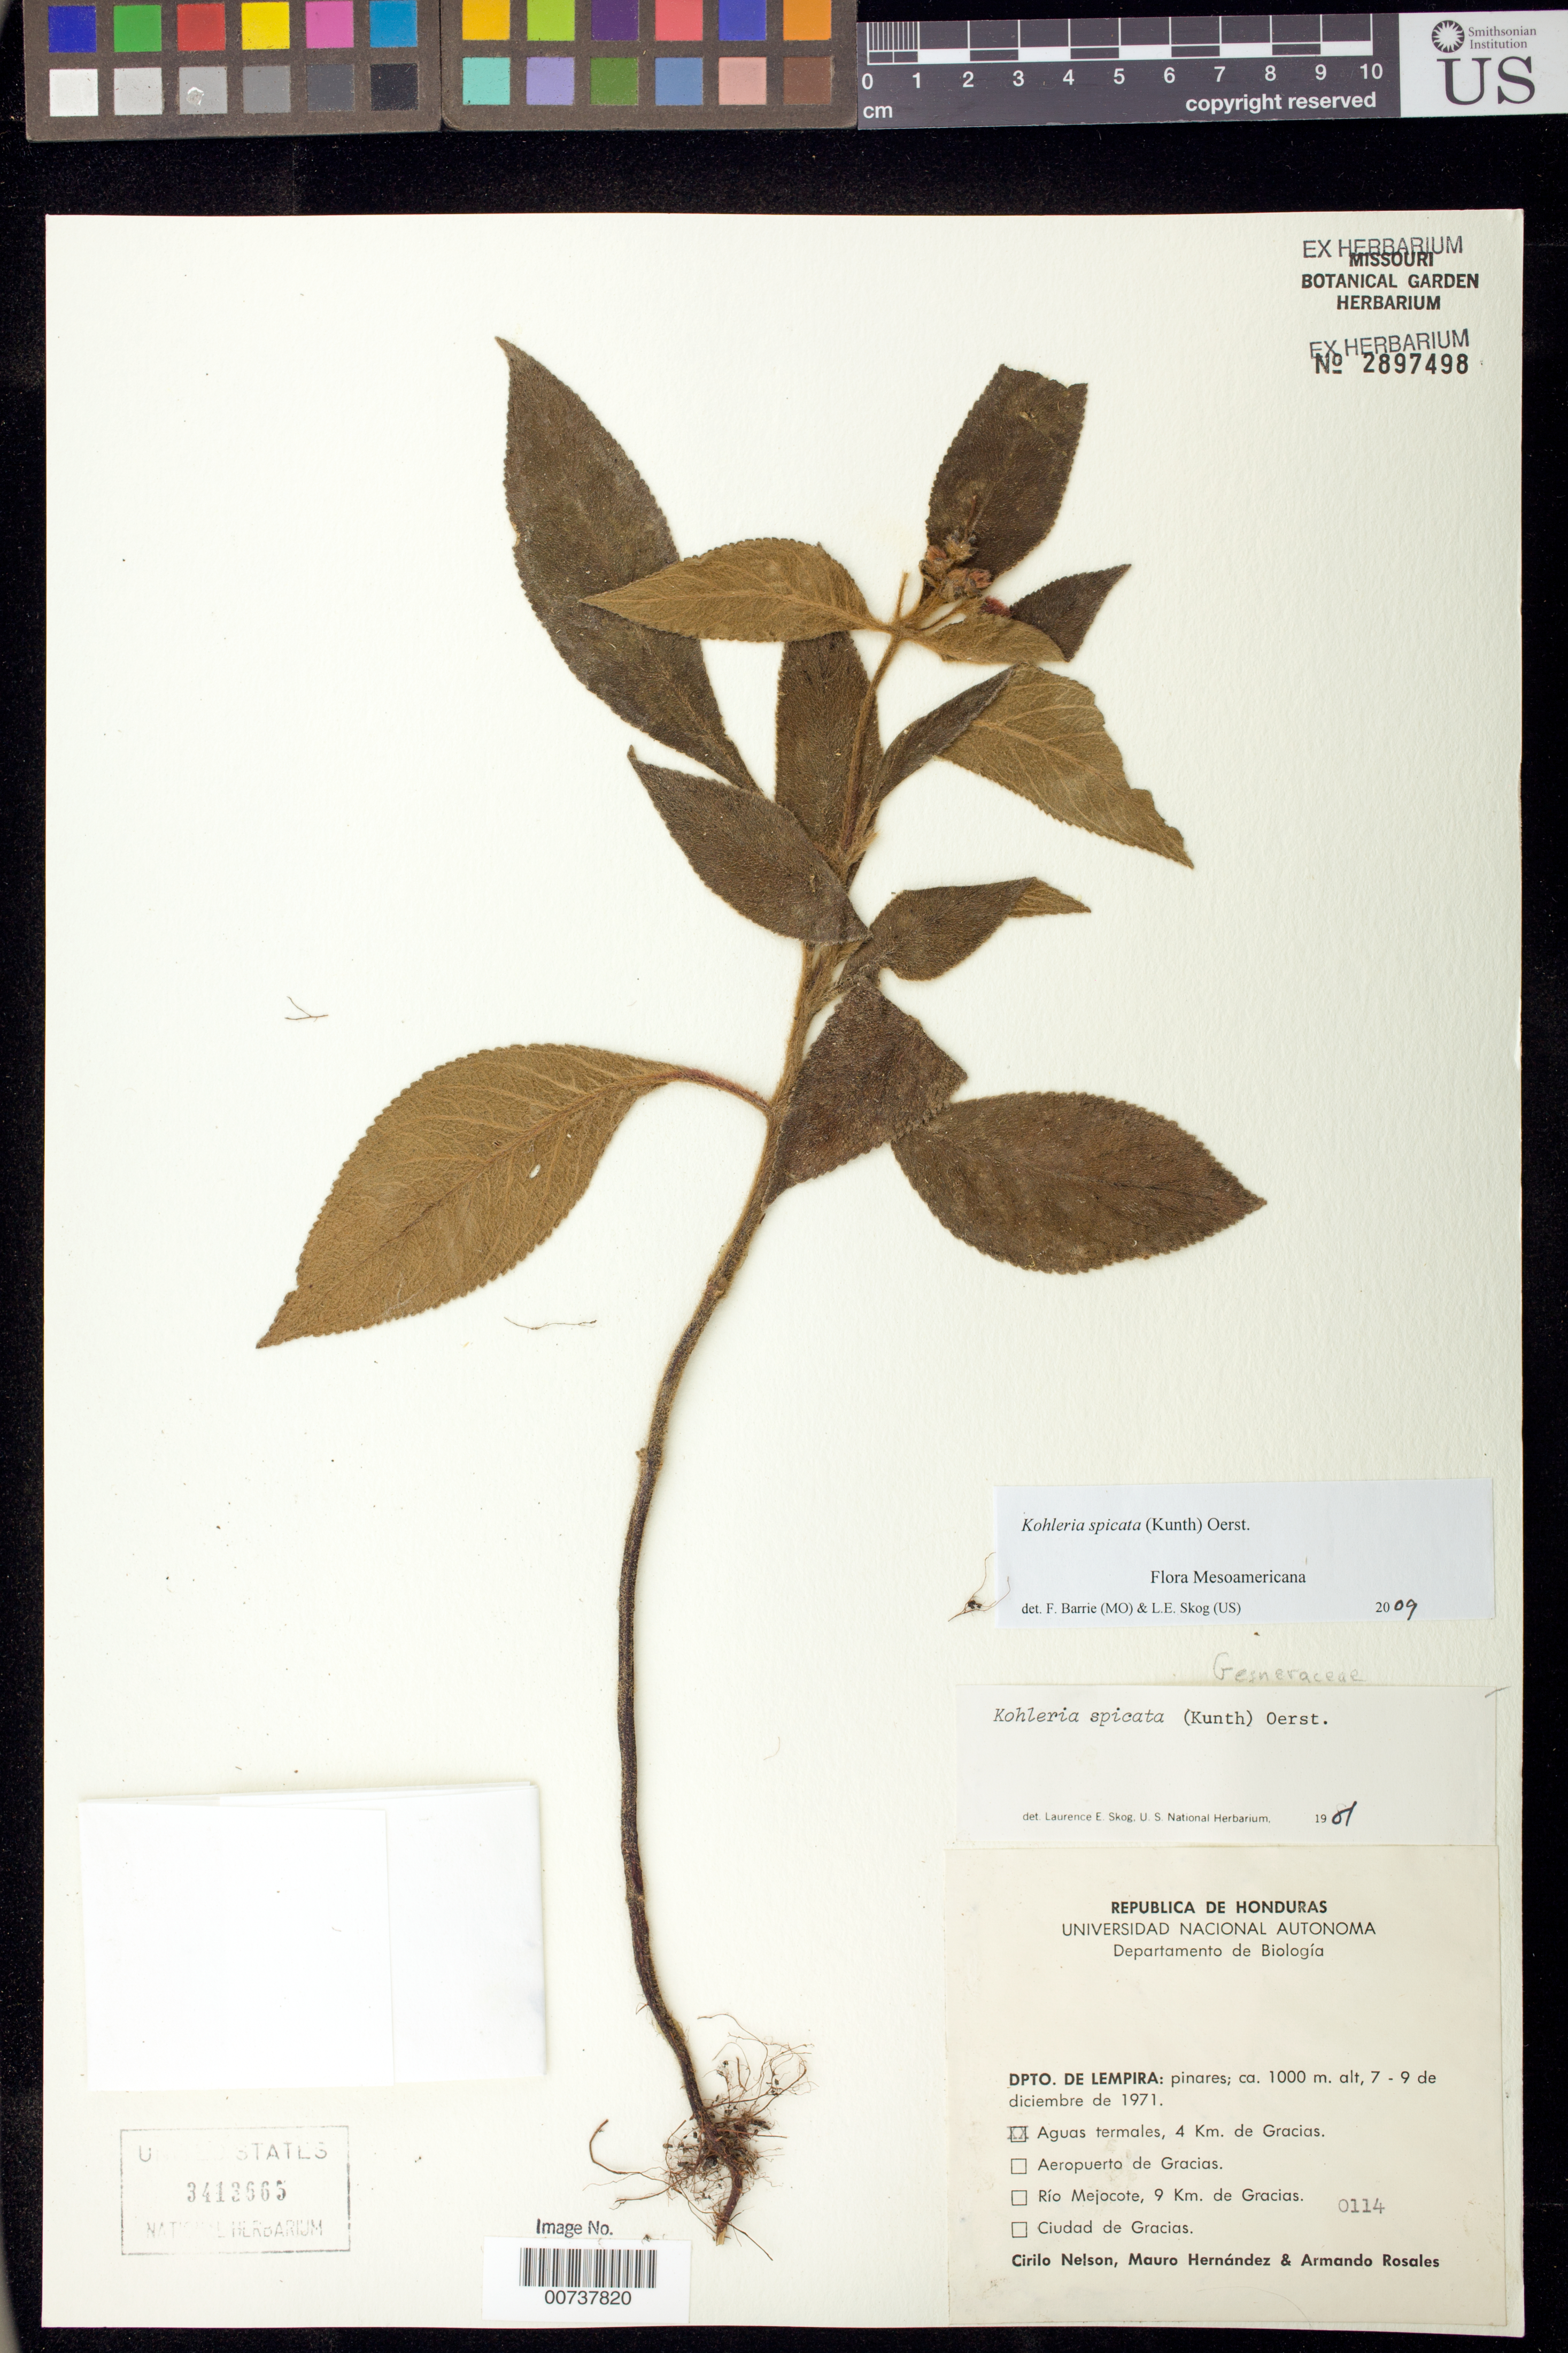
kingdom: Plantae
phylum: Tracheophyta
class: Magnoliopsida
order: Lamiales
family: Gesneriaceae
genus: Kohleria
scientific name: Kohleria spicata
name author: (Kunth) Oerst.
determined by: Skog, Laurence E.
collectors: C. Nelson, M. Hernandez & A. Rosales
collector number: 114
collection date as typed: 7-9 Dec 1971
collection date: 1971-12-07/1971-12-09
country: Honduras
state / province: Lempira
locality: Aguas termales, 4 km de Gracias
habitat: Pinares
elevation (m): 1000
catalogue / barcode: US 3413665